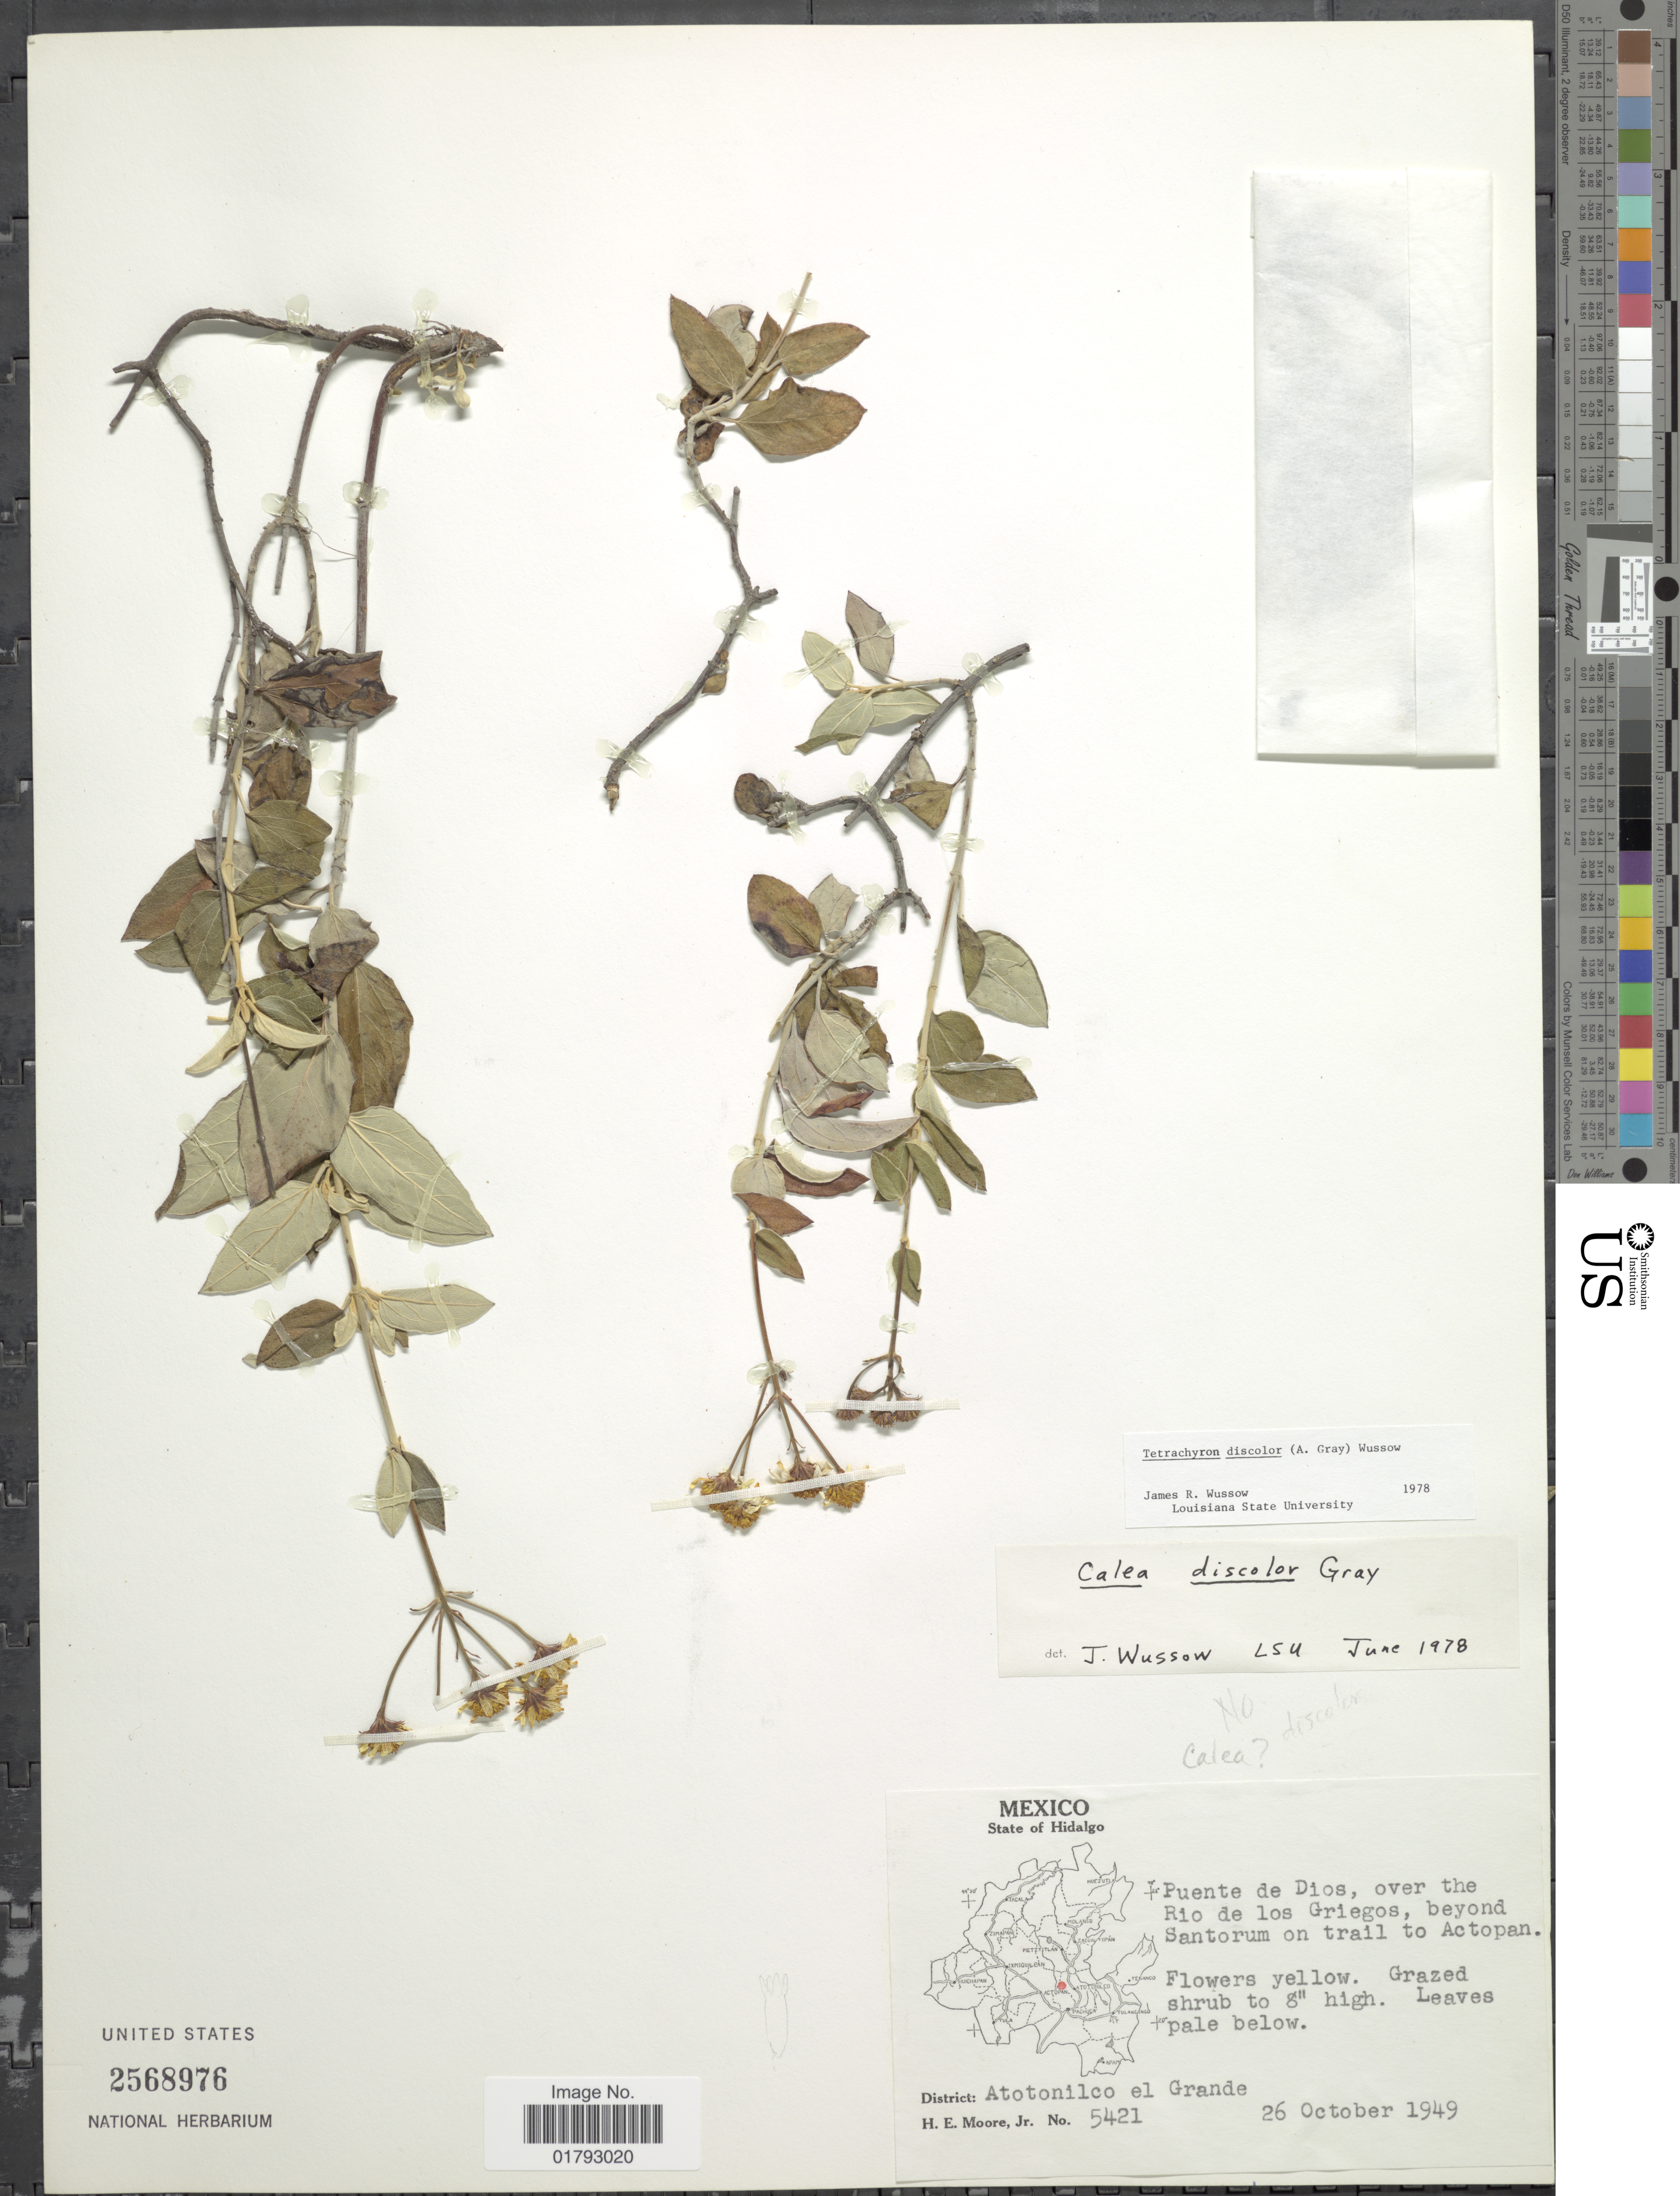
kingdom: Plantae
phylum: Tracheophyta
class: Magnoliopsida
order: Asterales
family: Asteraceae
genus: Tetrachyron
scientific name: Tetrachyron discolor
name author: (A. Gray) Wussow &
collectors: H. Moore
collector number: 5421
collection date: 1949-10-26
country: Mexico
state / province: Hidalgo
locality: State of Hidalgo, Puente de Dios, over the Rio de los Griegos, beyond Santorum on trail to Actopan. District: Atotonilco el Grande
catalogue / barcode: US 2568976